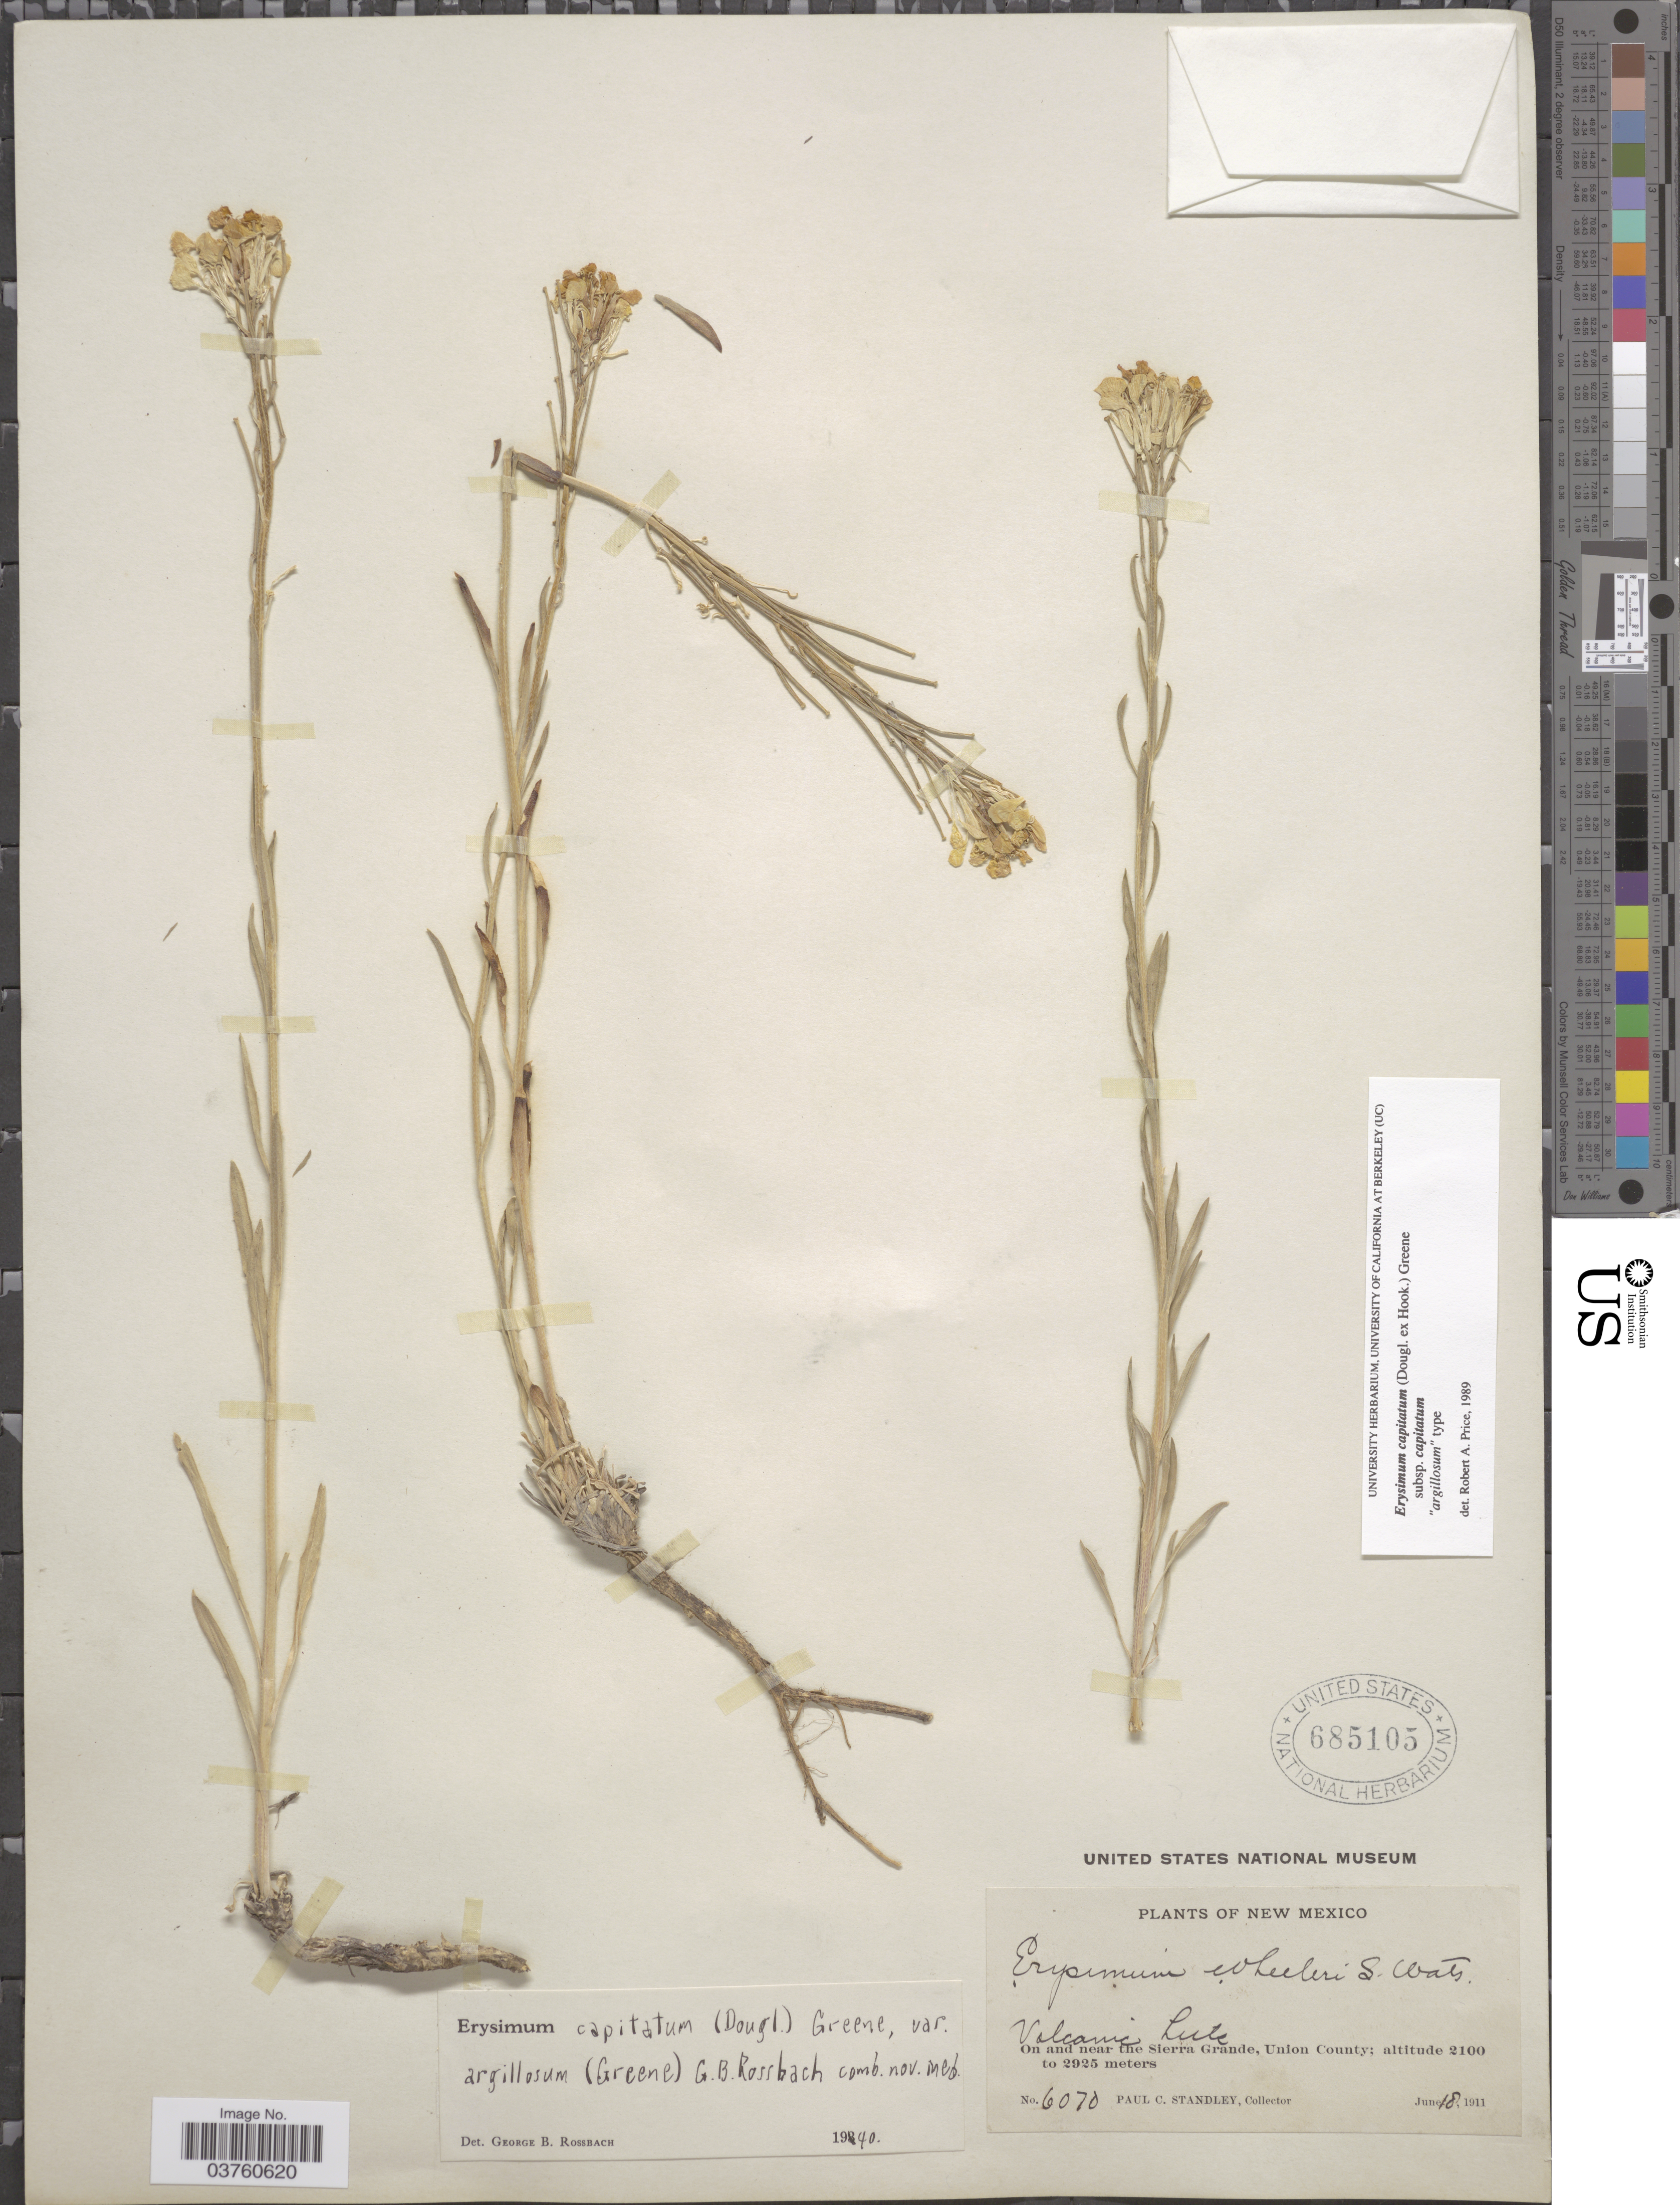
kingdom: Plantae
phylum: Tracheophyta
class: Magnoliopsida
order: Brassicales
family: Brassicaceae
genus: Erysimum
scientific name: Erysimum capitatum subsp. capitatum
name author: (Douglas ex Hook.) Greene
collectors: P. C. Standley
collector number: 6070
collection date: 1911-06-18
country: United States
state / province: New Mexico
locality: On and near the Sierra Grande, Union County.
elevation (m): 2100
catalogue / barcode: US 685105